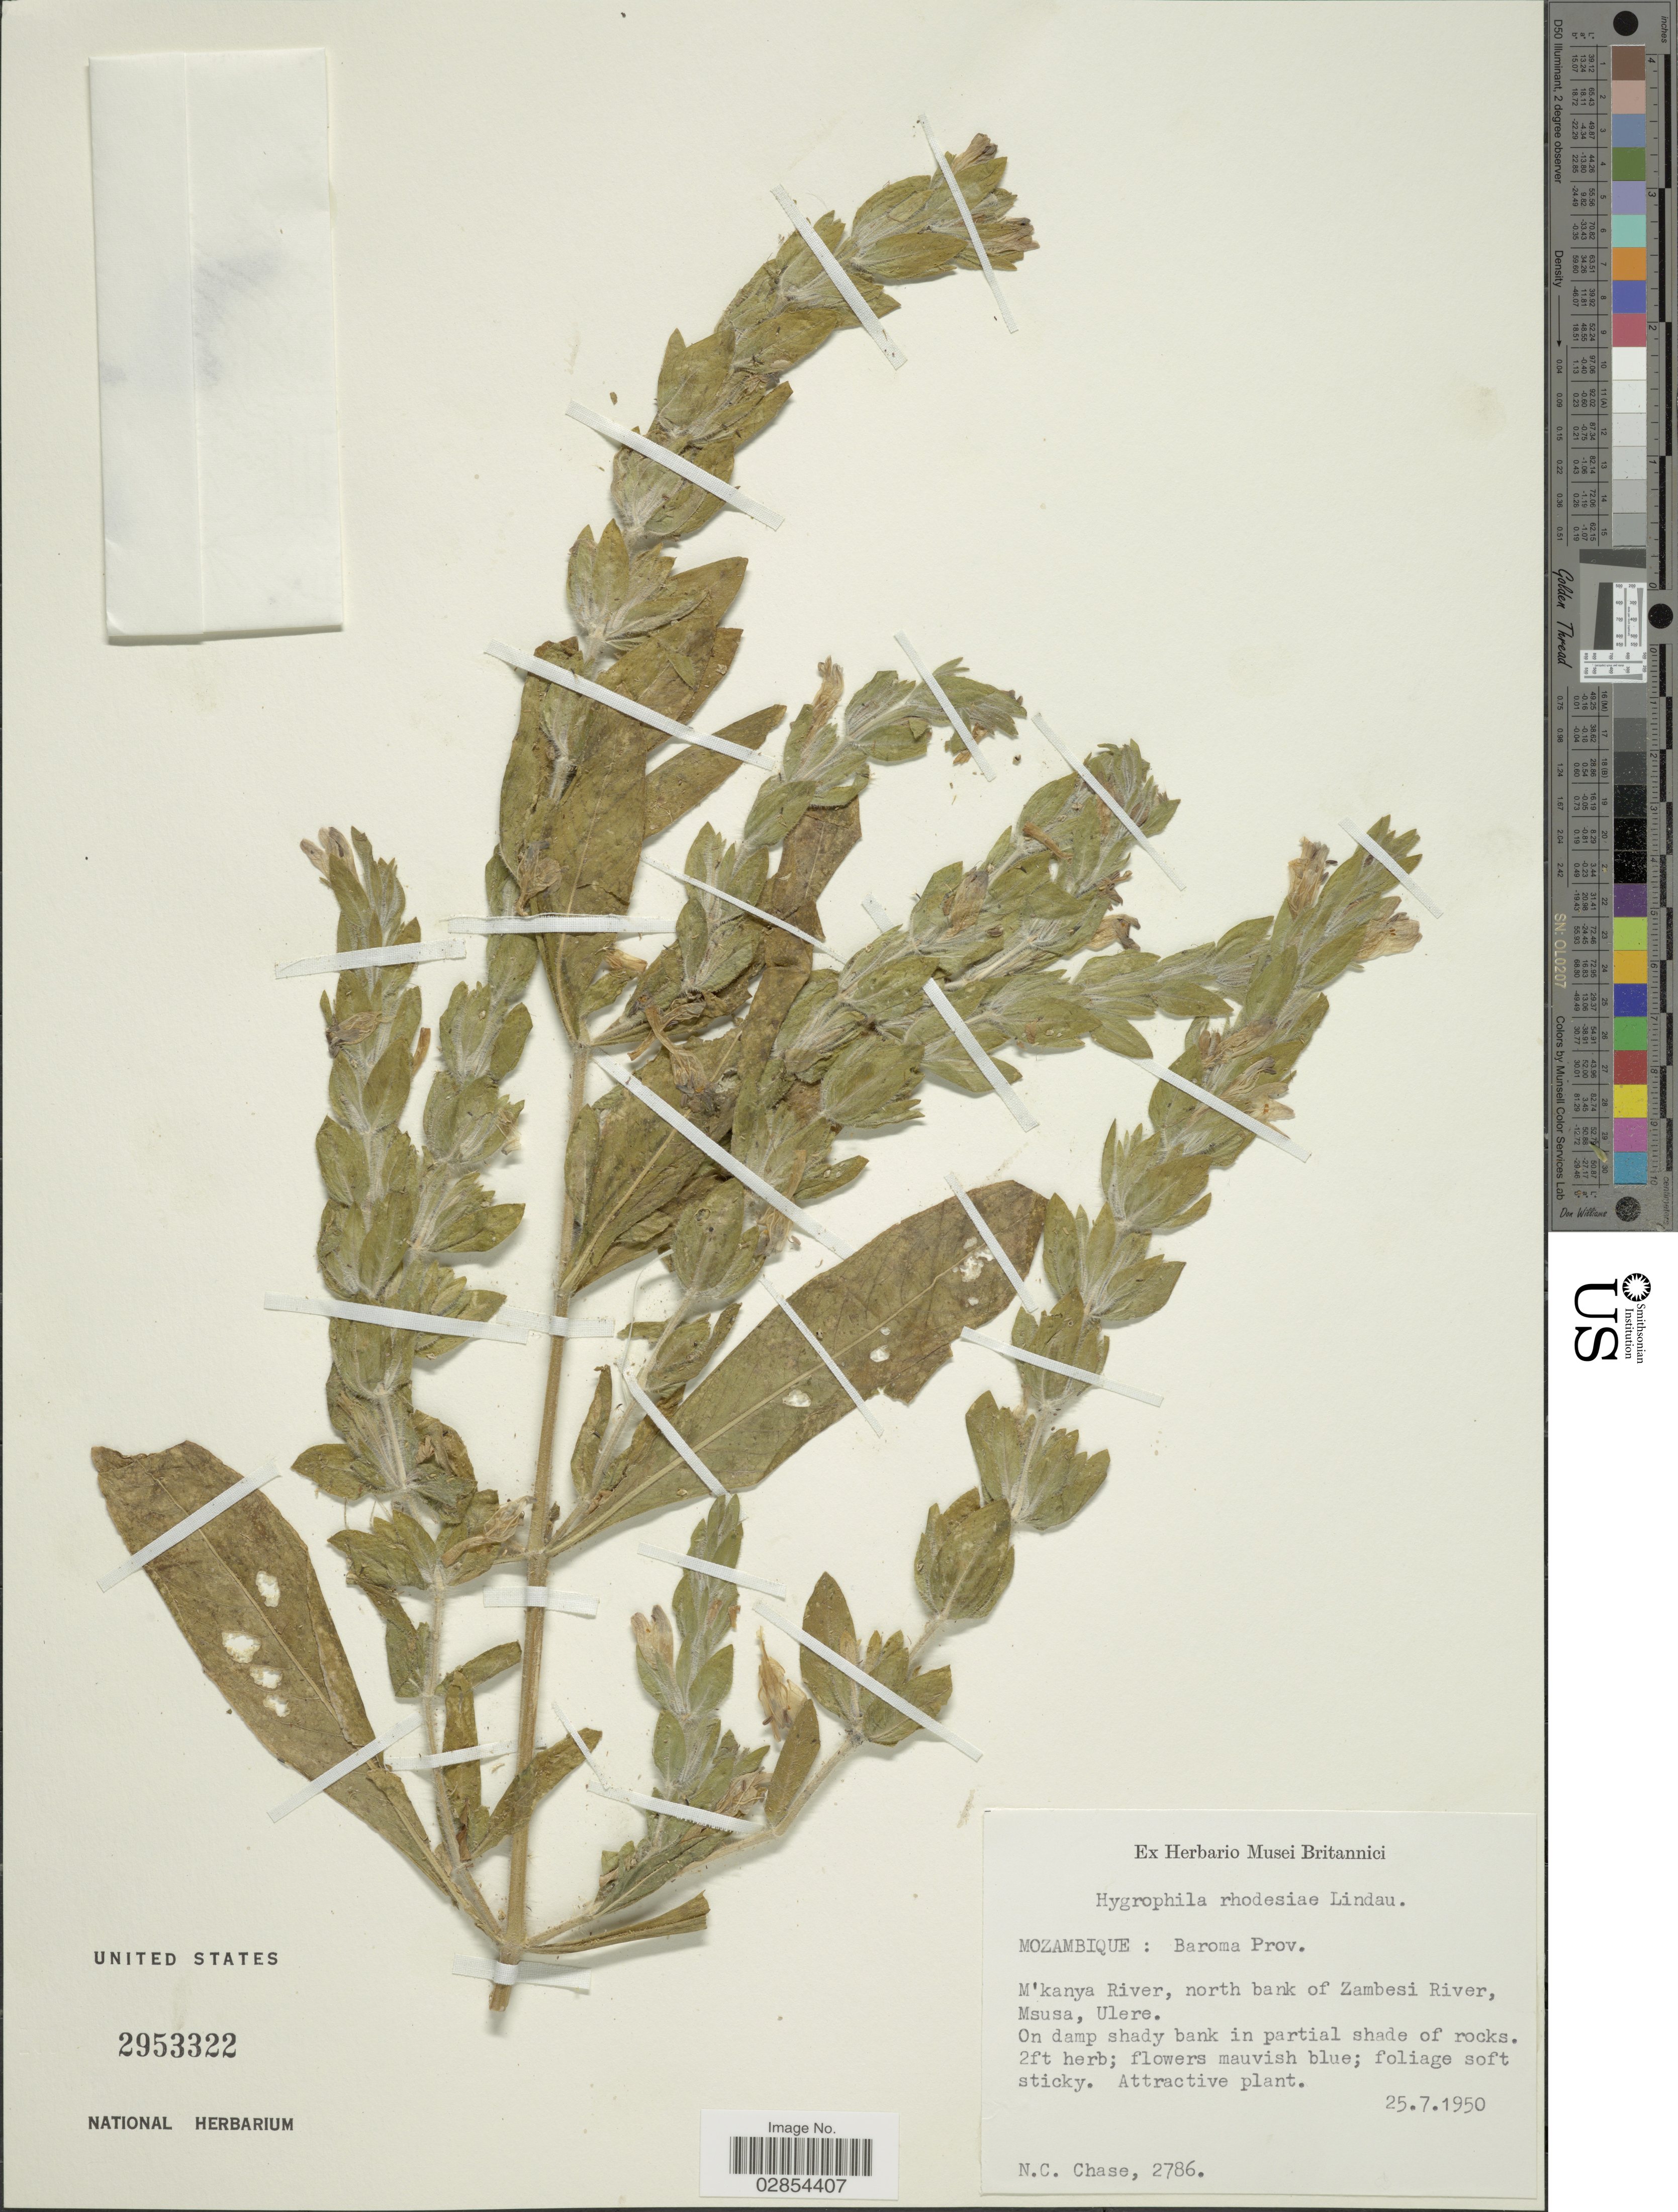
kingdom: Plantae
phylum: Tracheophyta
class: Magnoliopsida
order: Lamiales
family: Acanthaceae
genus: Hygrophila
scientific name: Hygrophila rhodesiae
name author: Lindau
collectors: N. C. Chase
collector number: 2786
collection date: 1950-07-25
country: Mozambique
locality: Baroma Prov. M'kanya River, north bank of Zambesi River, Msusa, Ulere.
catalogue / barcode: US 2953322